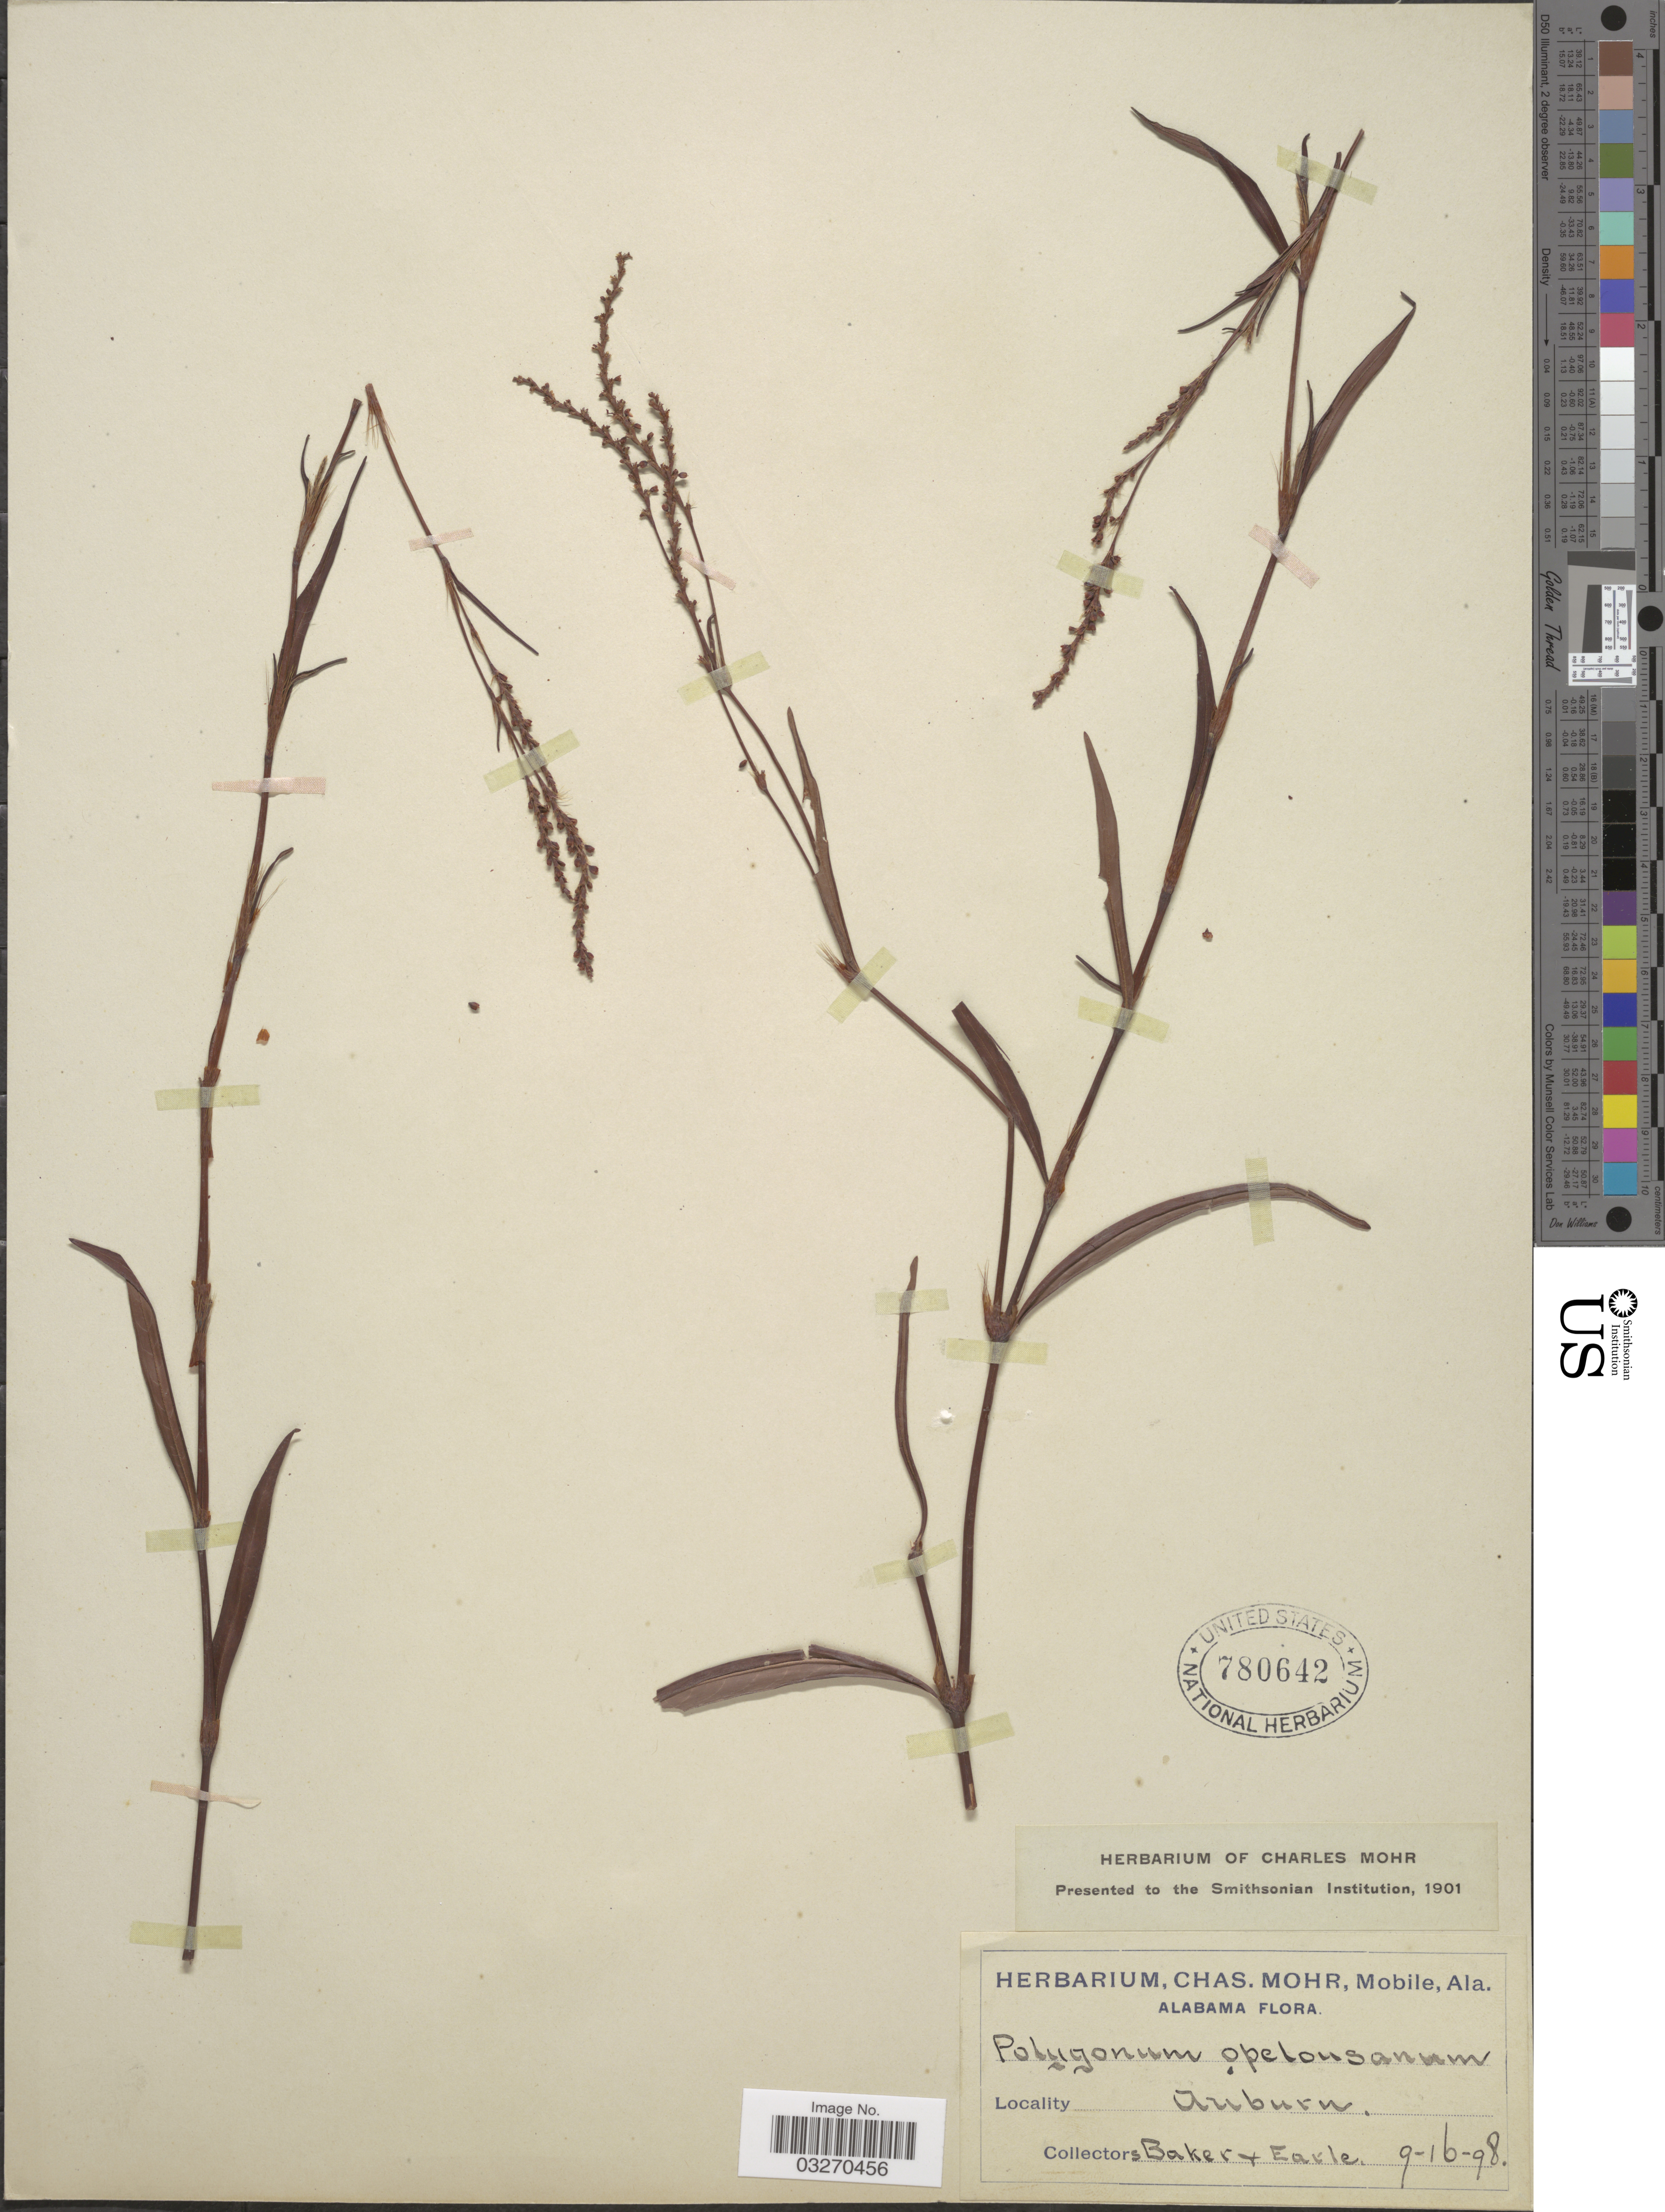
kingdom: Plantae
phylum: Tracheophyta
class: Magnoliopsida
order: Caryophyllales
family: Polygonaceae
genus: Persicaria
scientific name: Persicaria hydropiperoides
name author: (Michx.) Small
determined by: Atha, D. E.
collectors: -- Baker & -. Earle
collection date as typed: Transcribed d/m/y: 16/9/98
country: United States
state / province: Alabama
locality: Auburn.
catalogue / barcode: US 780642